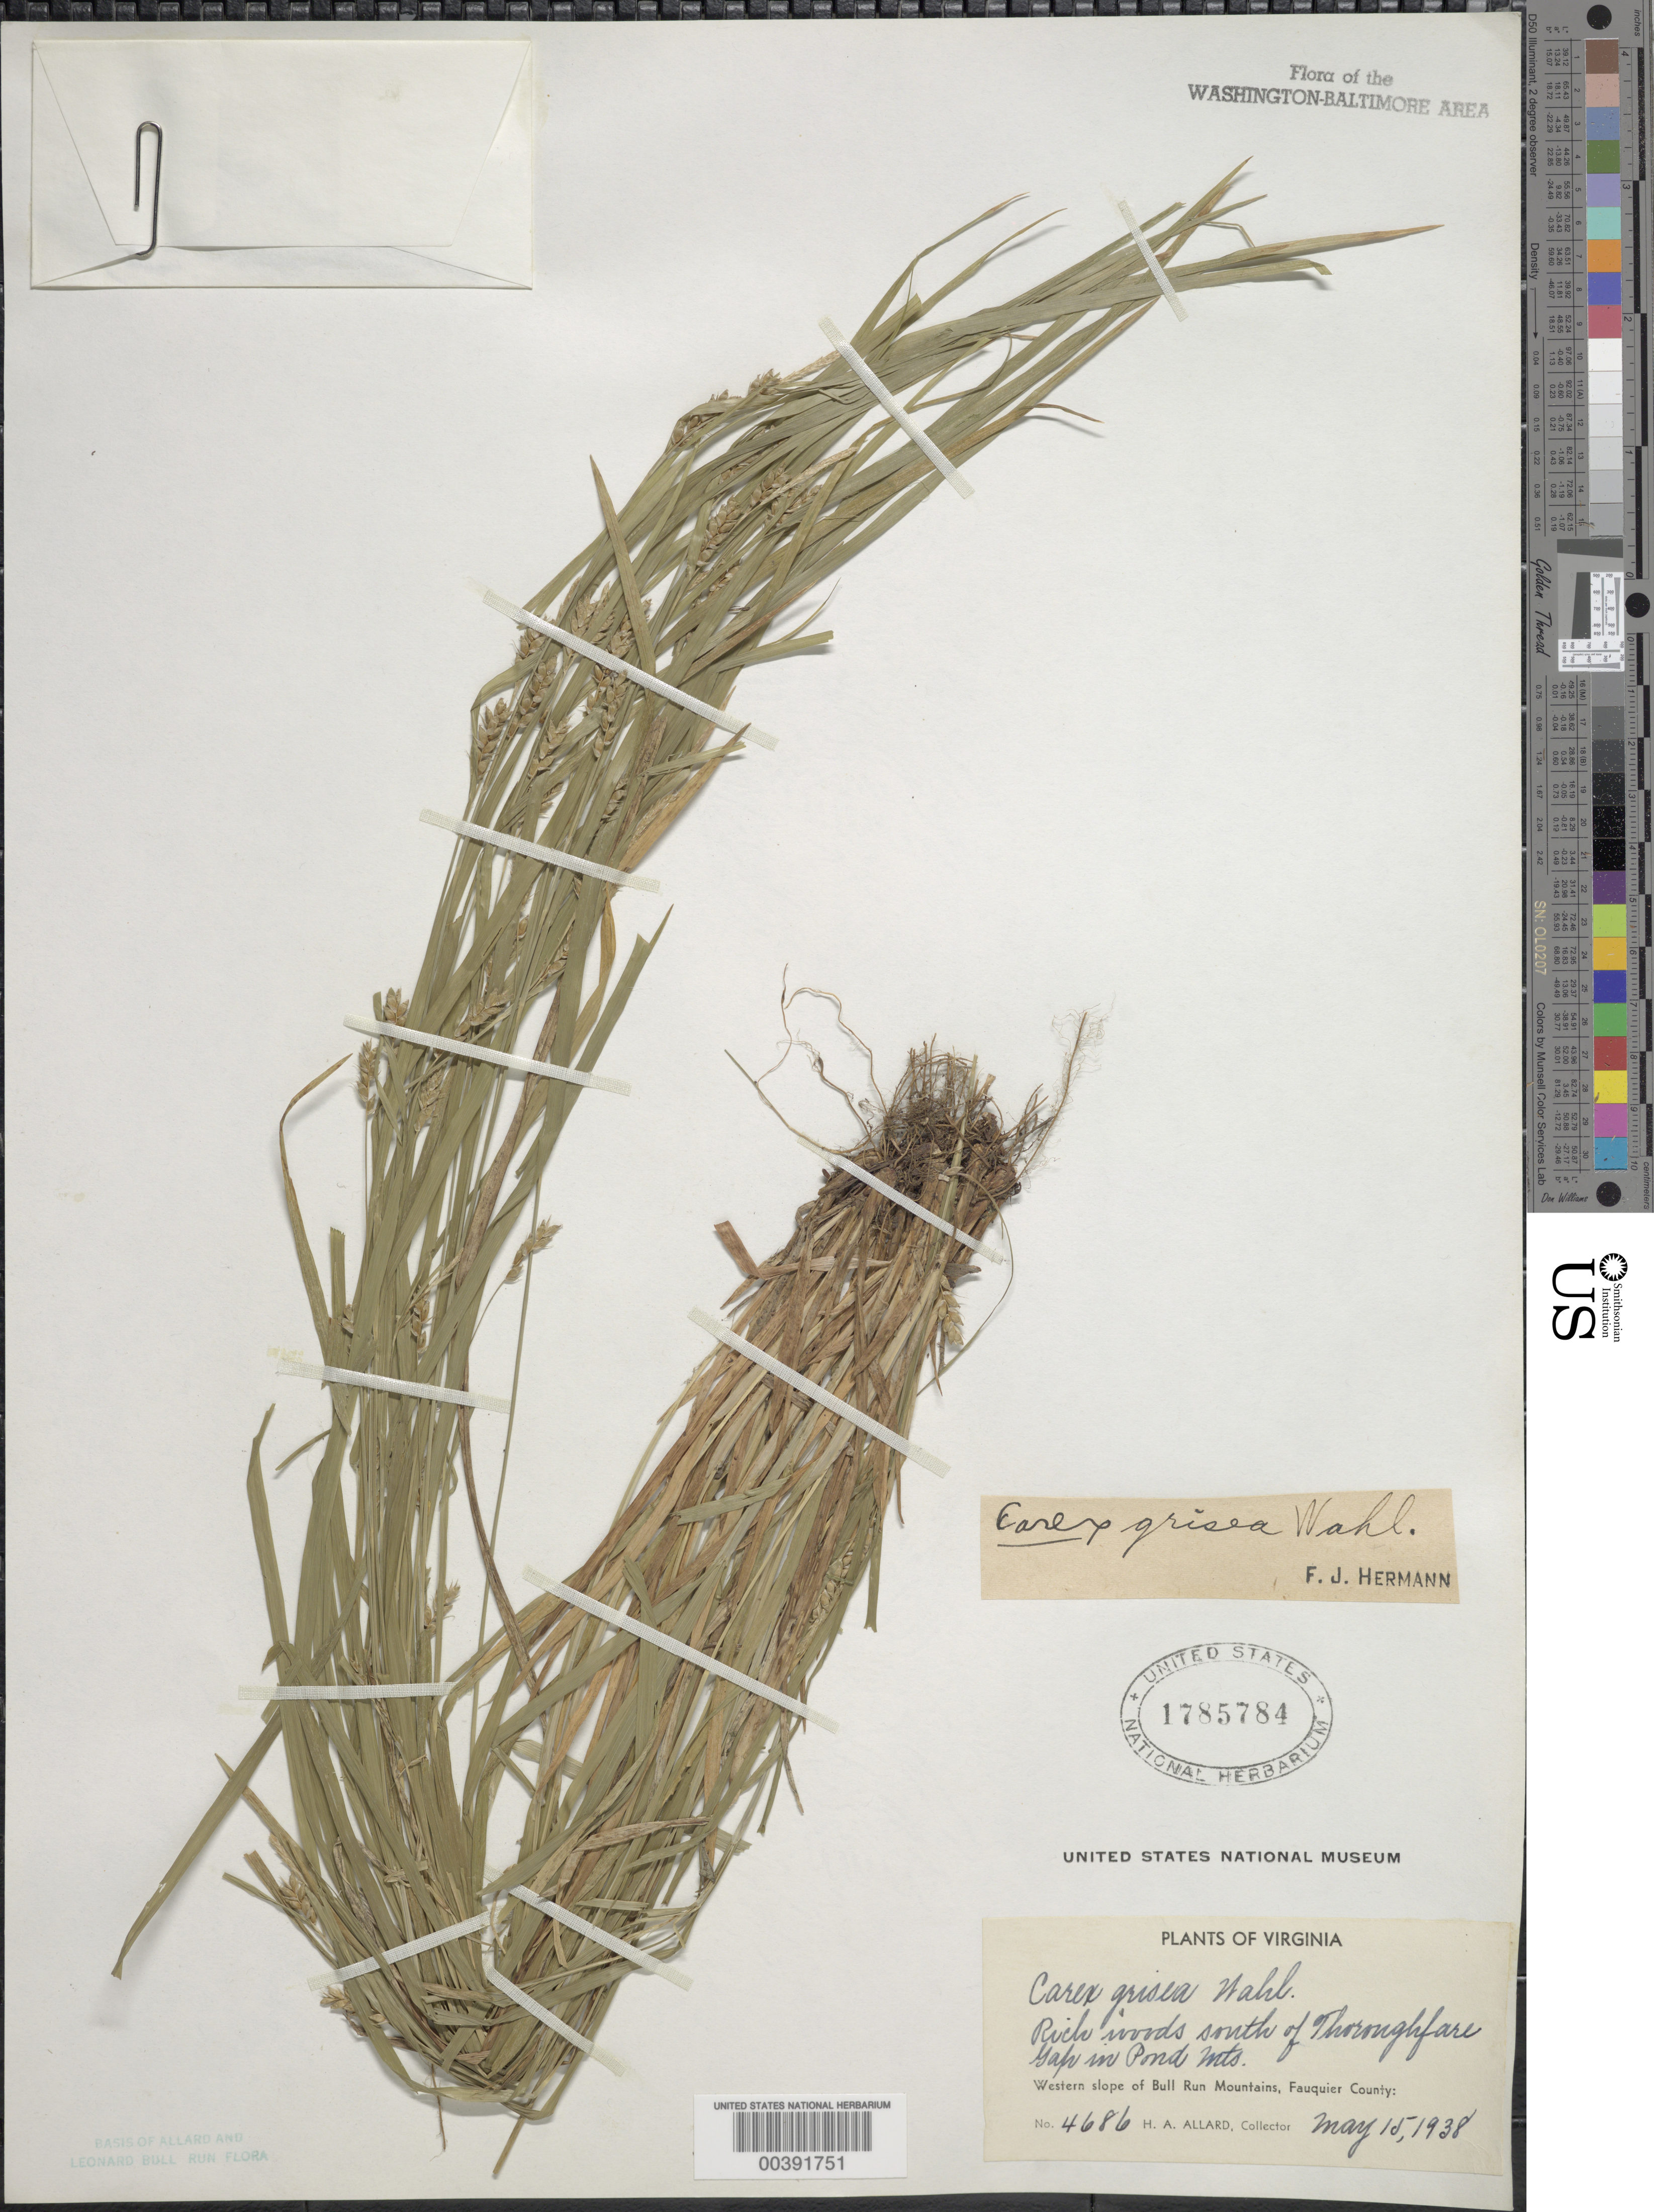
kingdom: Plantae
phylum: Tracheophyta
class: Liliopsida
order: Poales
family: Cyperaceae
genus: Carex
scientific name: Carex grisea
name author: Wahlenb.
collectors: H. A. Allard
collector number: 4686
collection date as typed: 15 May 1938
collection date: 1938-05-15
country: United States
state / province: Virginia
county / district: Fauquier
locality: Broad Run below Thorofare Gap Bull Run Mts.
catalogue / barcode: US 1785784